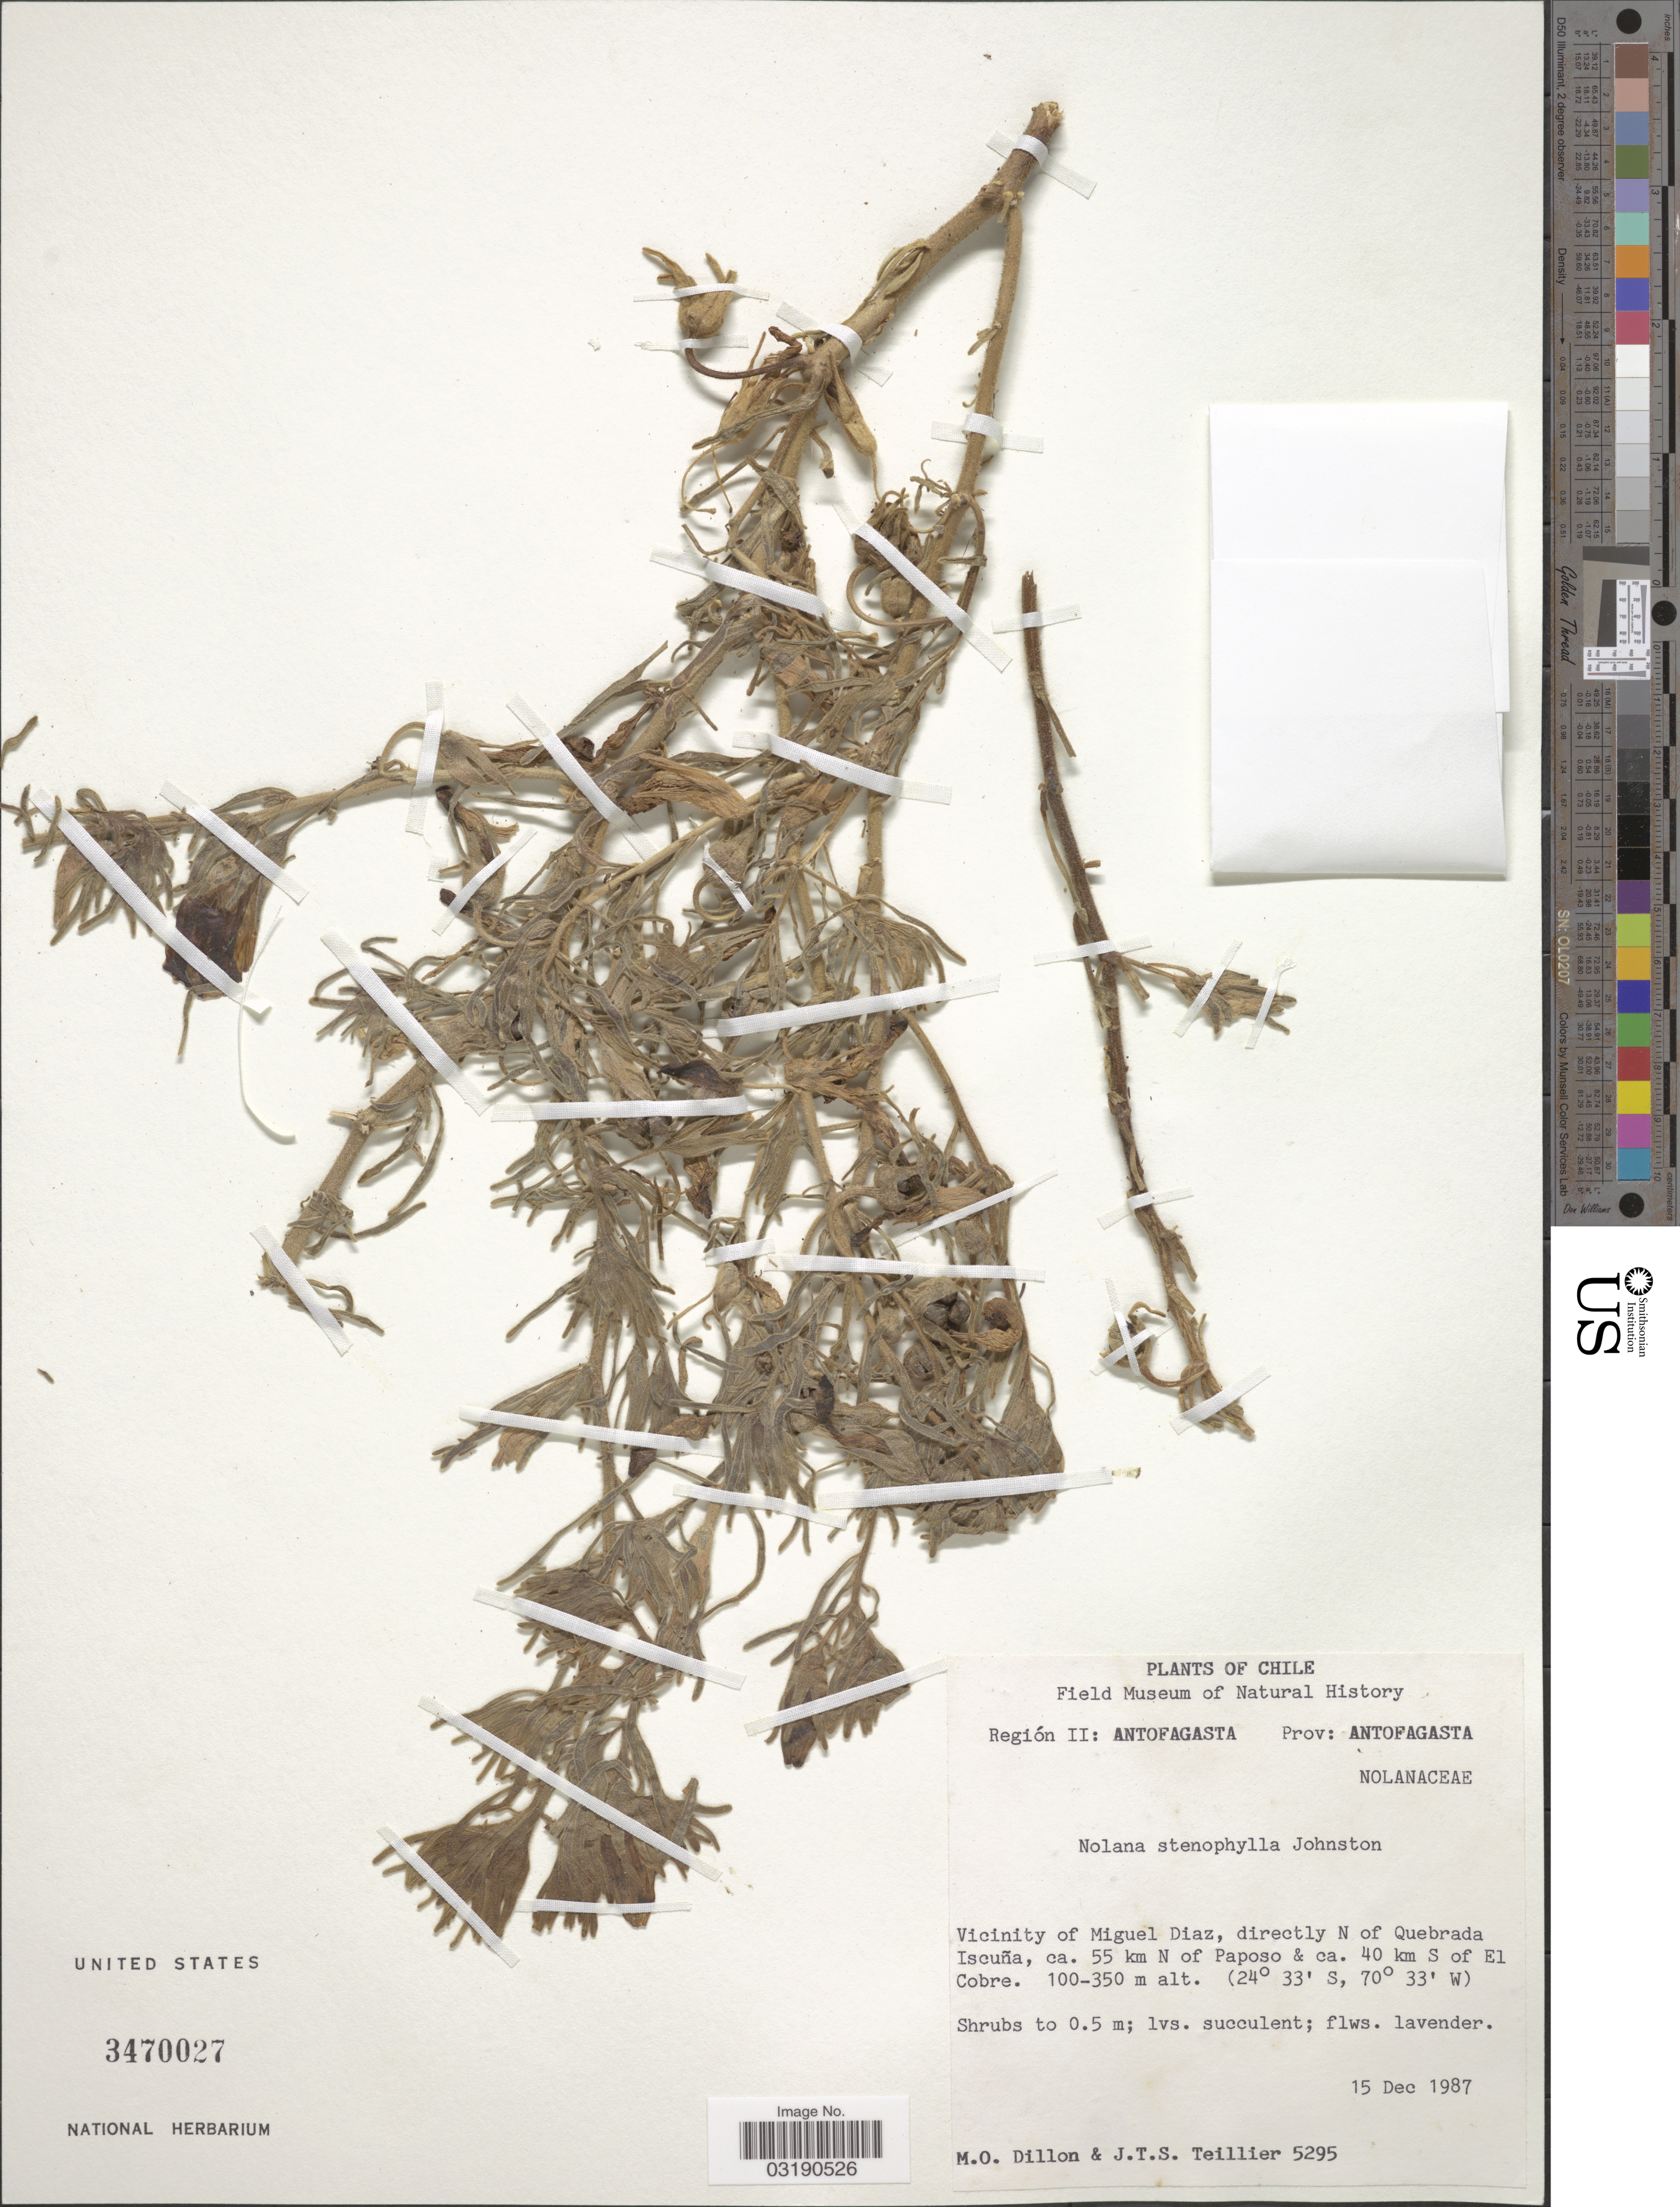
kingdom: Plantae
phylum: Tracheophyta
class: Magnoliopsida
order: Solanales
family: Solanaceae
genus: Nolana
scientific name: Nolana stenophylla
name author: I.M. Johnst.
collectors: M. O. Dillon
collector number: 5295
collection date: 1987-12-15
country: Chile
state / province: Antofagasta (II)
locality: Región II: Antofagasta, Prov: Antofagasta, Vicinity of Miguel Diaz, directly N of Quebrada Iscuña, ca. 55 km N of Paposo & ca. 40 km S of El Cobre.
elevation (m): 100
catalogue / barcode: US 3470027